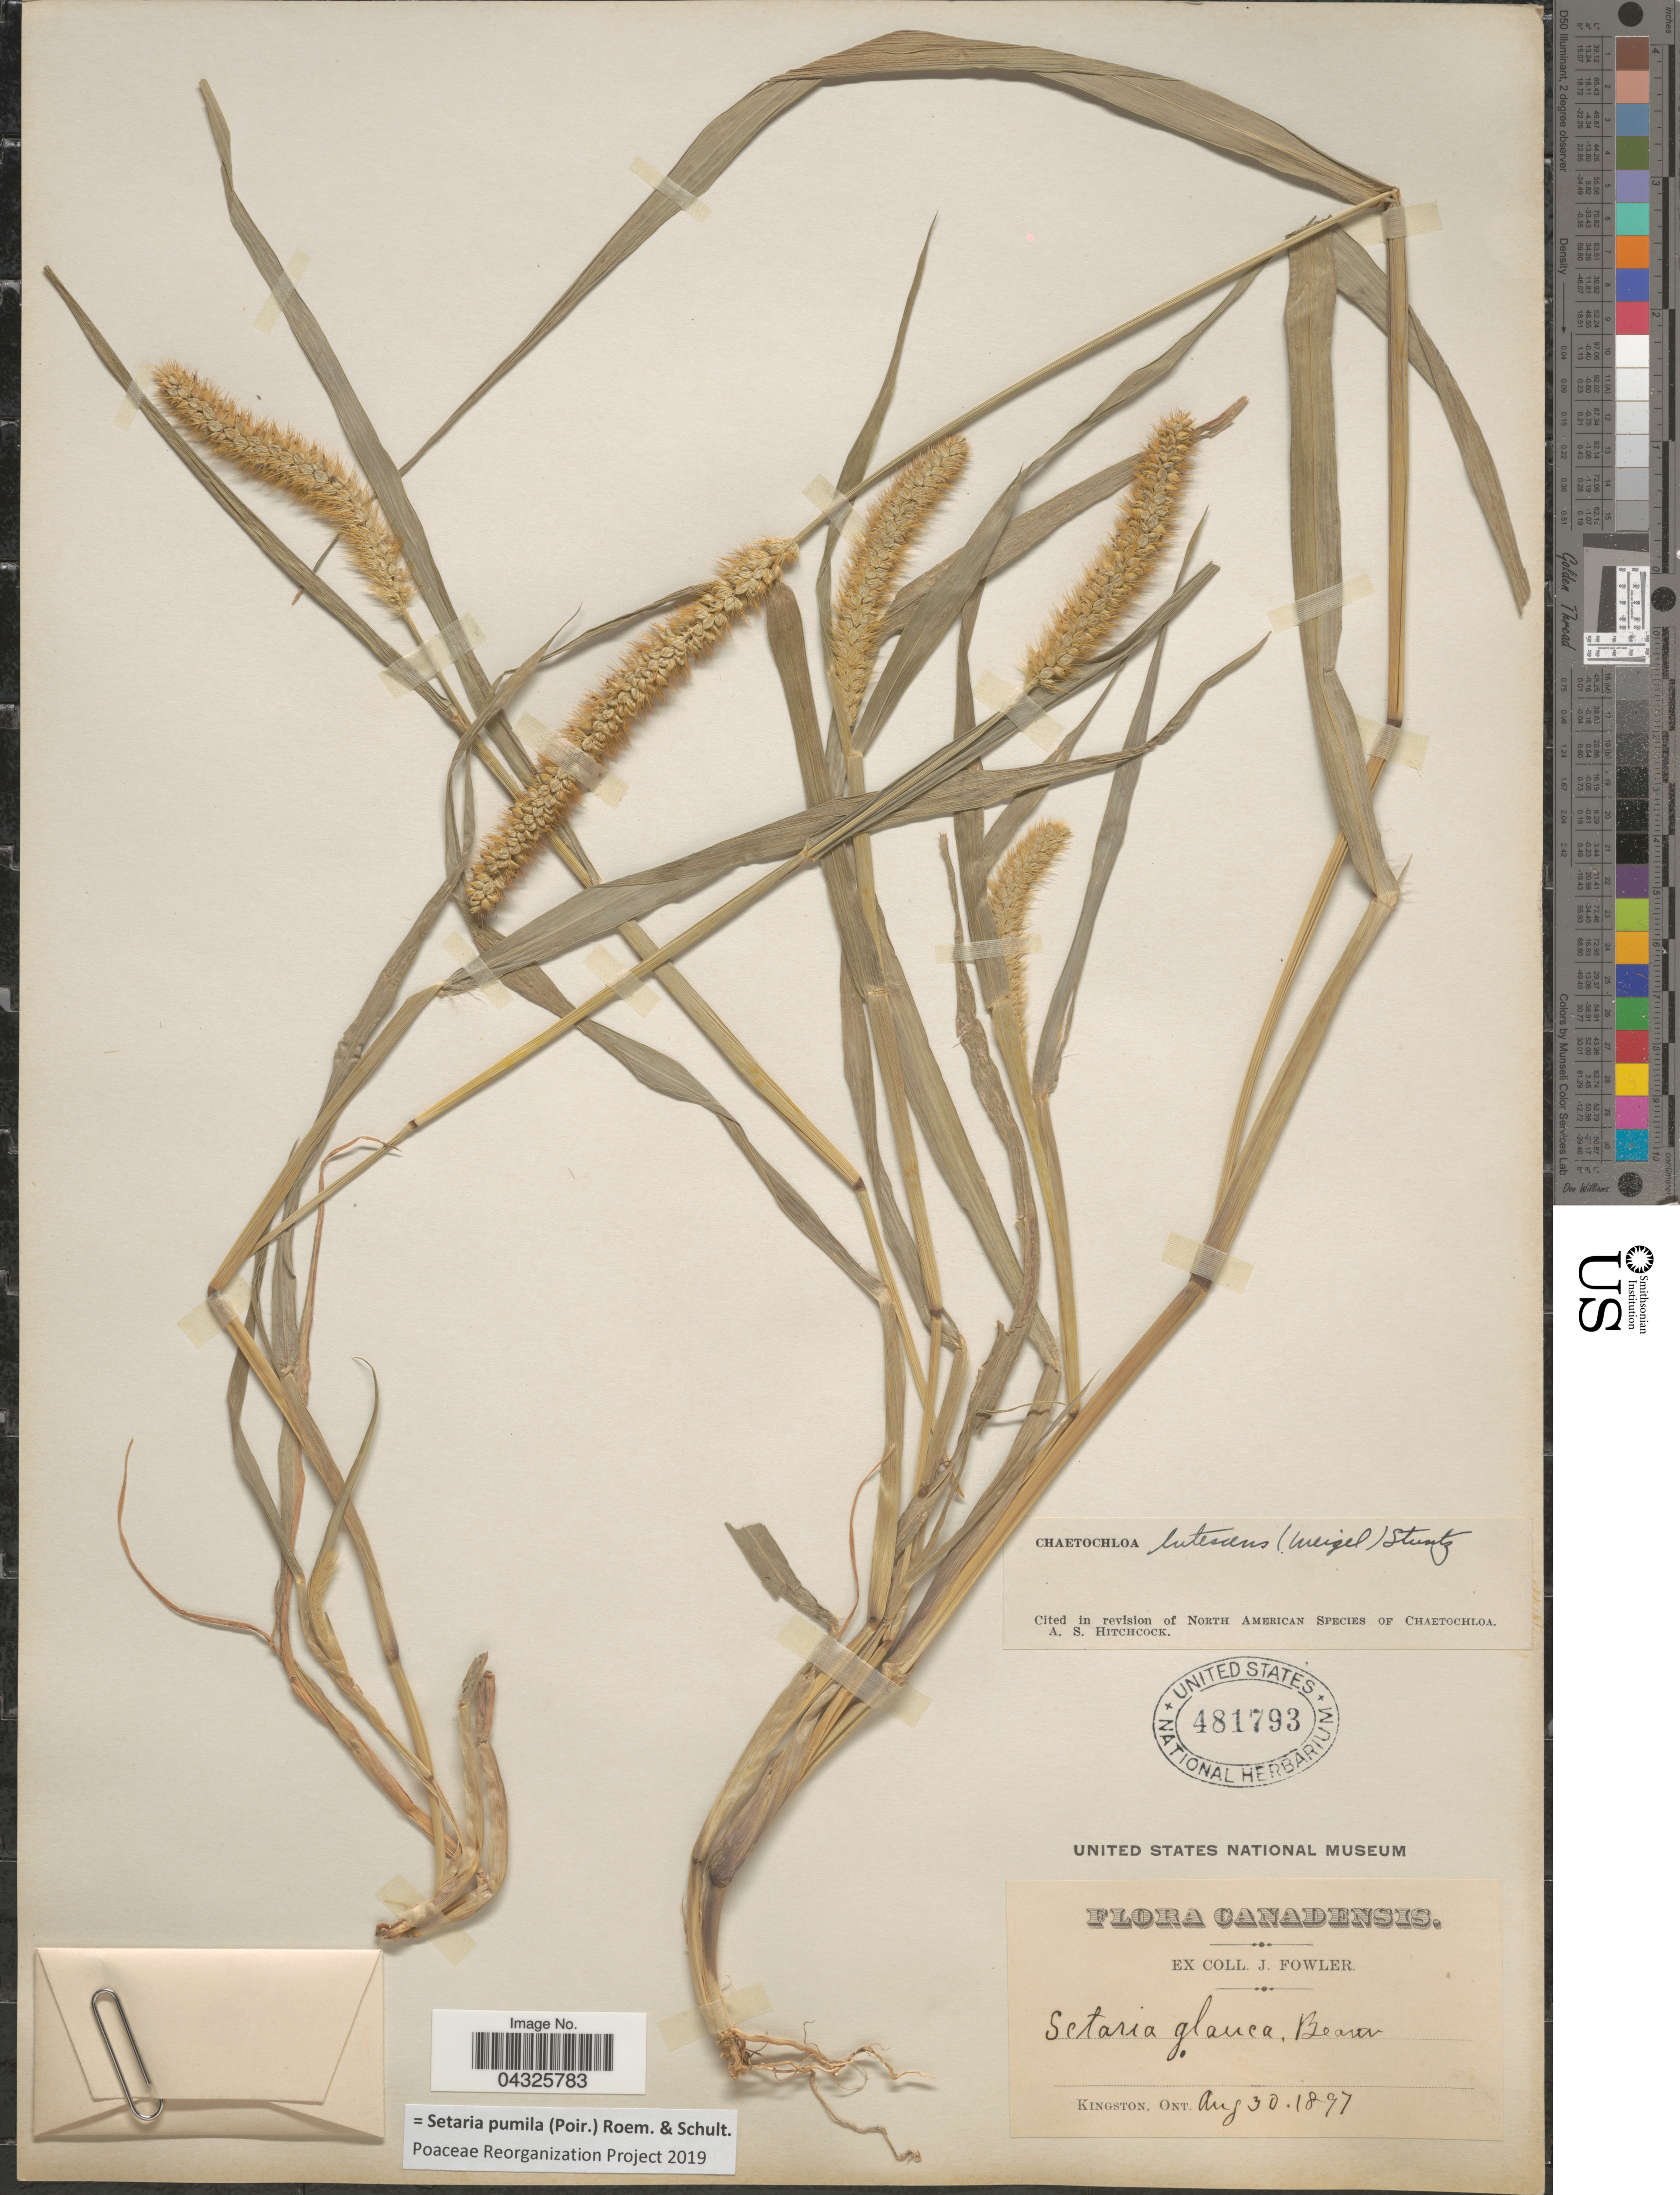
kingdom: Plantae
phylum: Tracheophyta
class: Liliopsida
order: Poales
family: Poaceae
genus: Setaria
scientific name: Setaria pumila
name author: (Poir.) Roem. & Schult.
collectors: J. Fowler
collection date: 1897-08-30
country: Canada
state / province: Ontario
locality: Kingston.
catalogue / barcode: US 481793